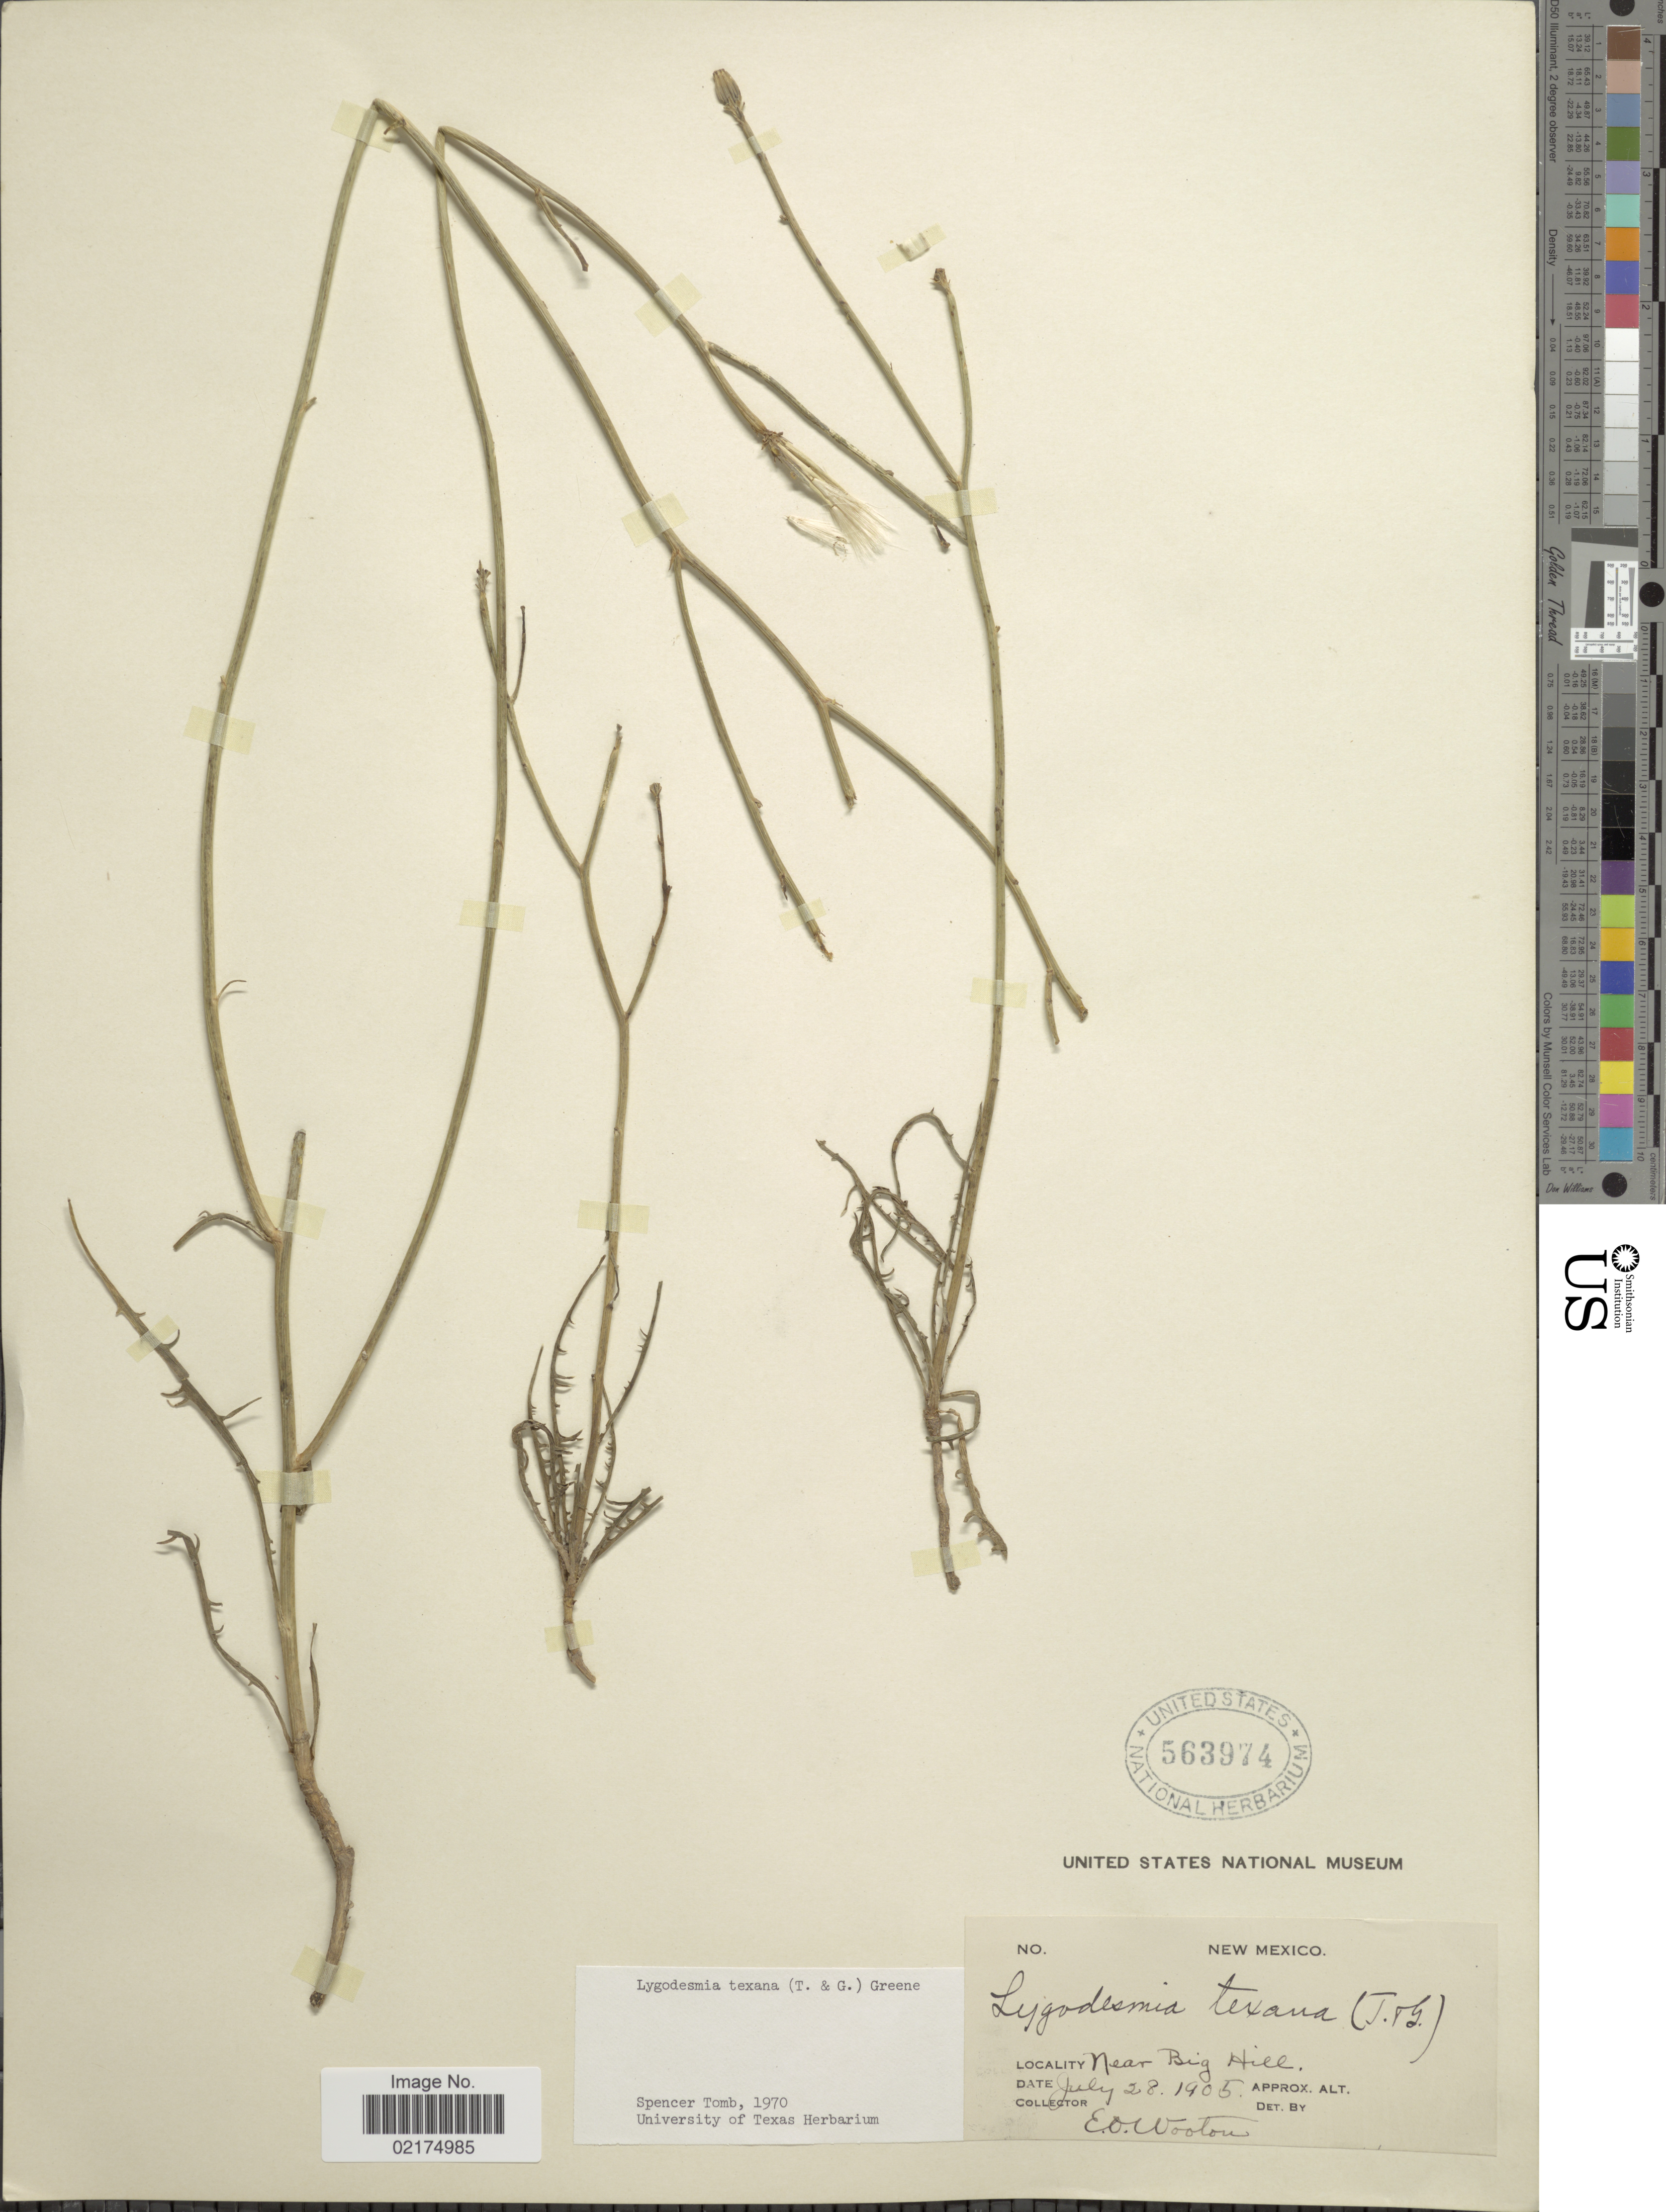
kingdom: Plantae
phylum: Tracheophyta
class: Magnoliopsida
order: Asterales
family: Asteraceae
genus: Lygodesmia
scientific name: Lygodesmia texana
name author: (Torr. & A. Gray) Greene ex Small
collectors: E. O. Wooton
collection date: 1905-07-28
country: United States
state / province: New Mexico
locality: Near Big Hill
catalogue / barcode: US 563974